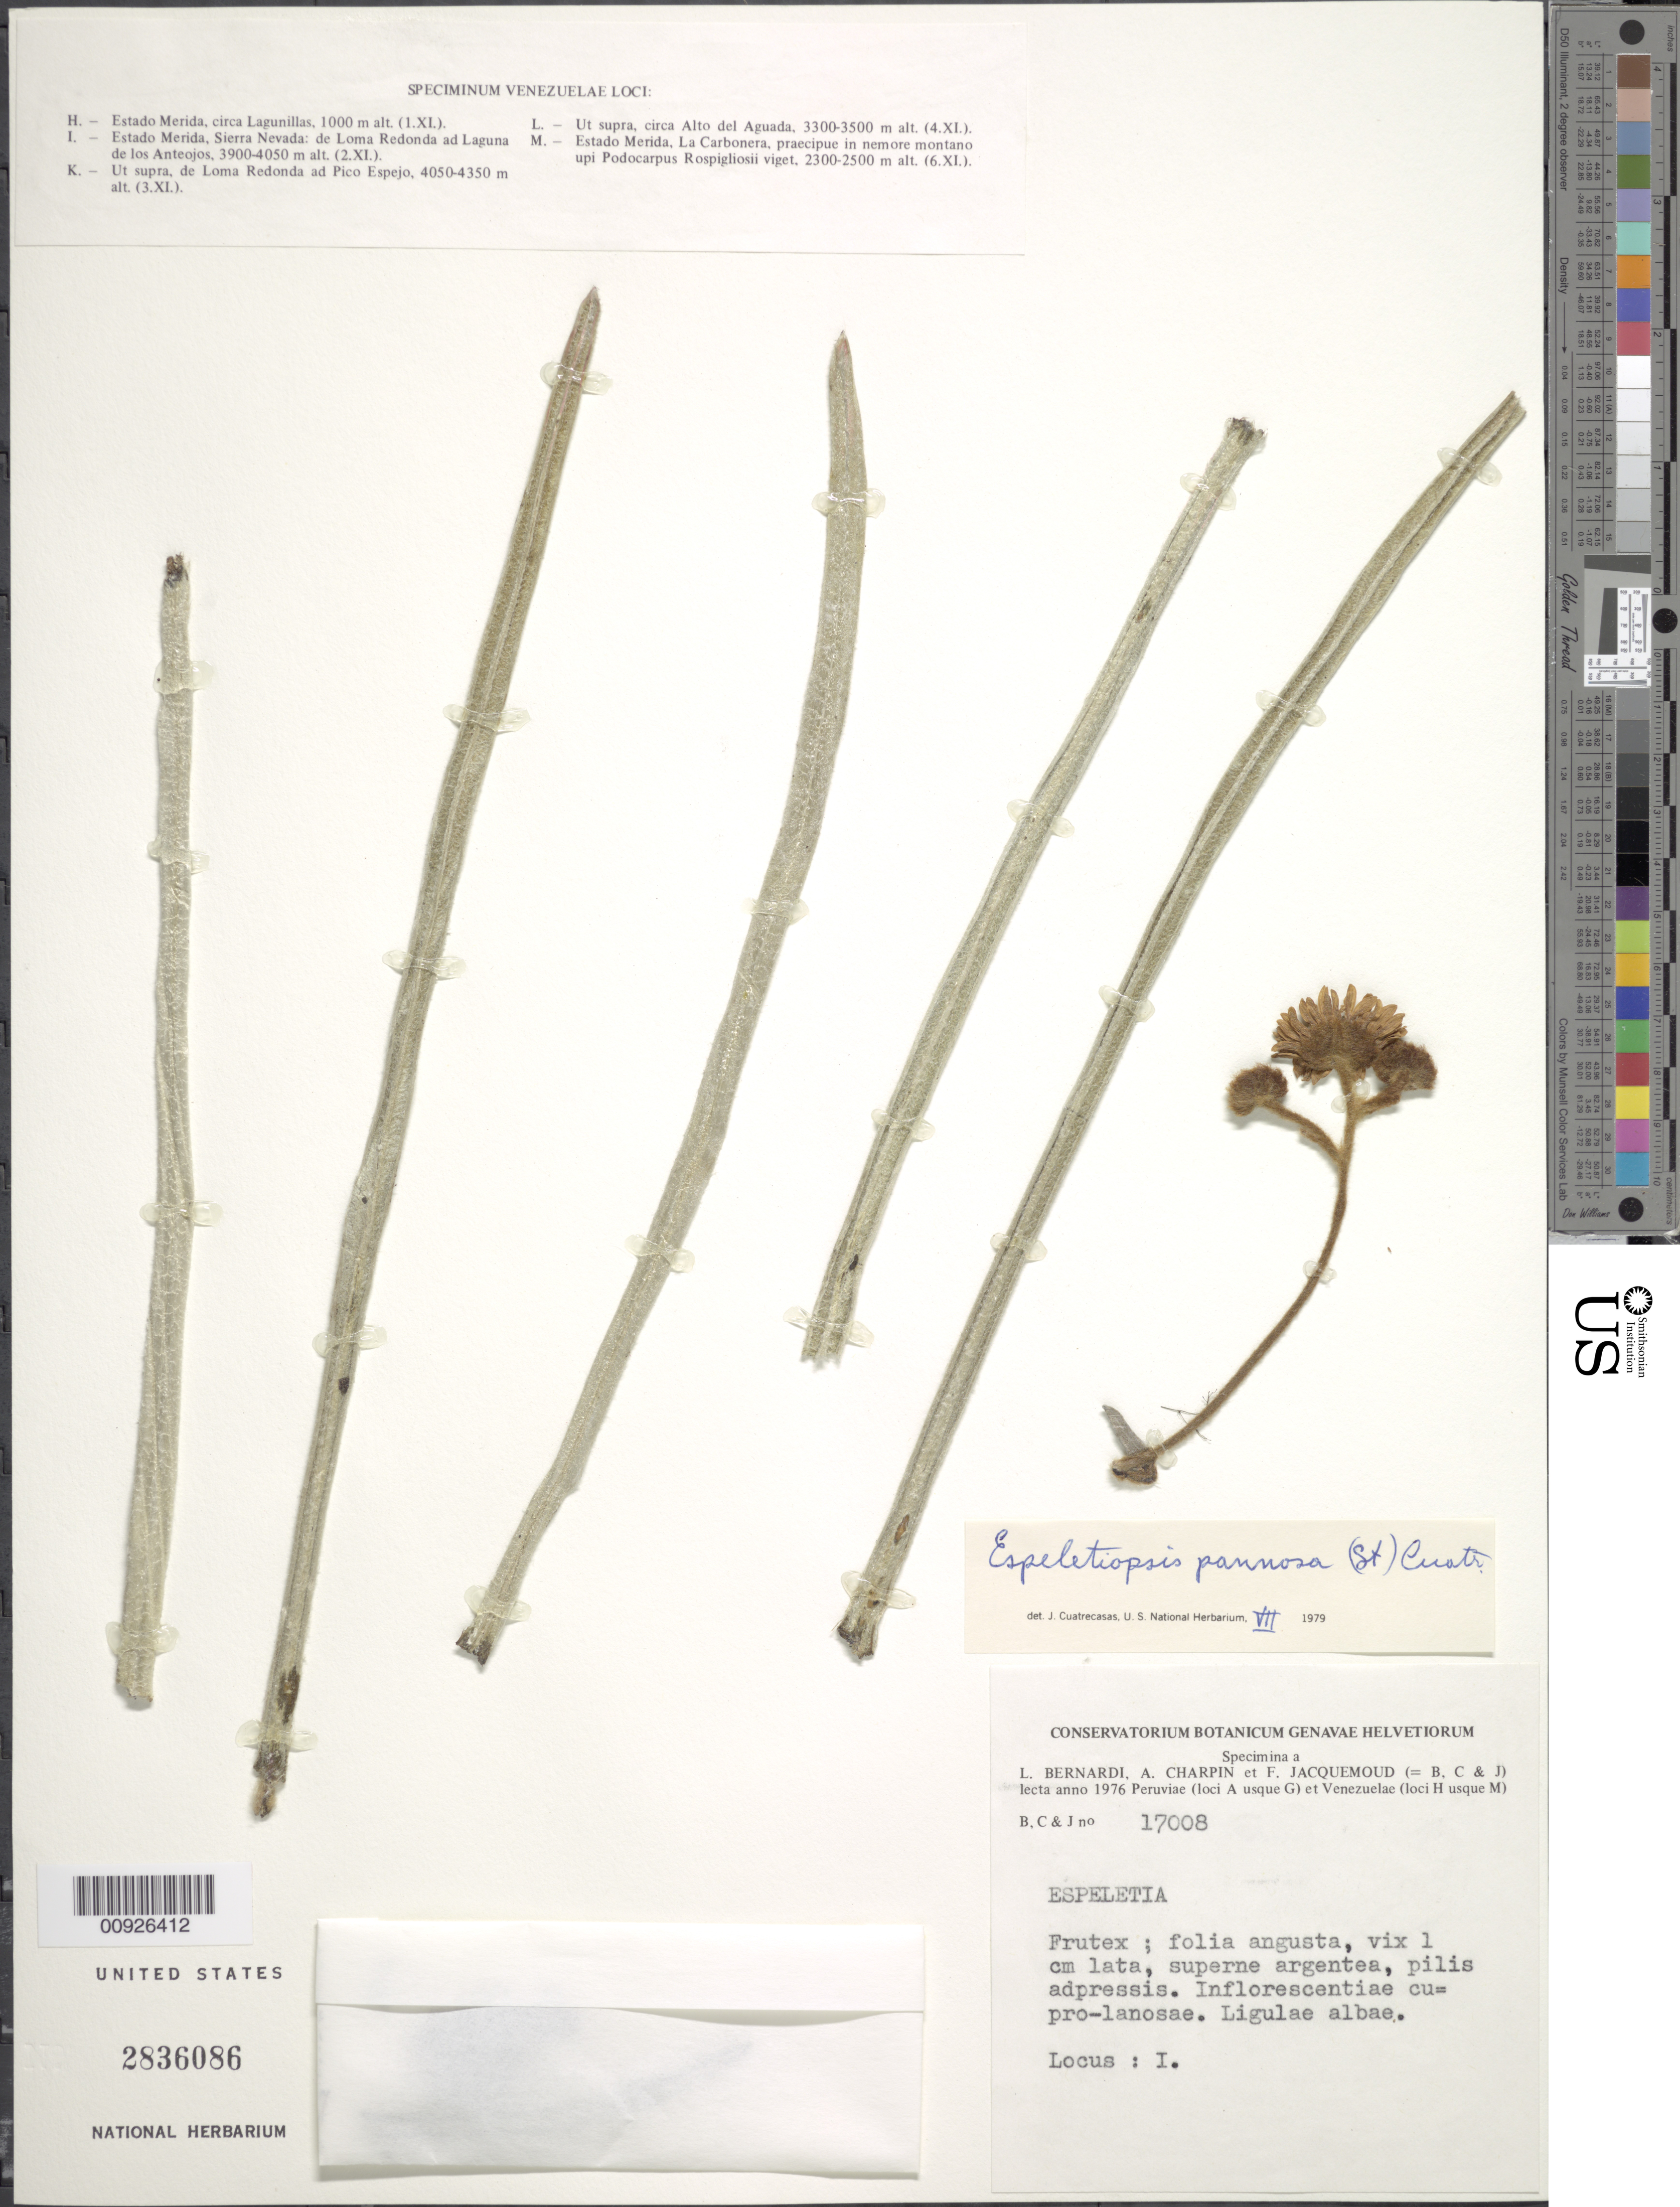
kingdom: Plantae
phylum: Tracheophyta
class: Magnoliopsida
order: Asterales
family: Asteraceae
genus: Espeletiopsis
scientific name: Espeletiopsis pannosa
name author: (Standl.) Cuatrec.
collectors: L. Bernardi, A. Charpin & F. Jacquemoud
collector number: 17008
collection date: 1976-11-02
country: Venezuela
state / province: Mérida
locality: Sierra Nevada: Loma redonda ad Laguna de los Anteojos.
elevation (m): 3900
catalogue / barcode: US 2836086